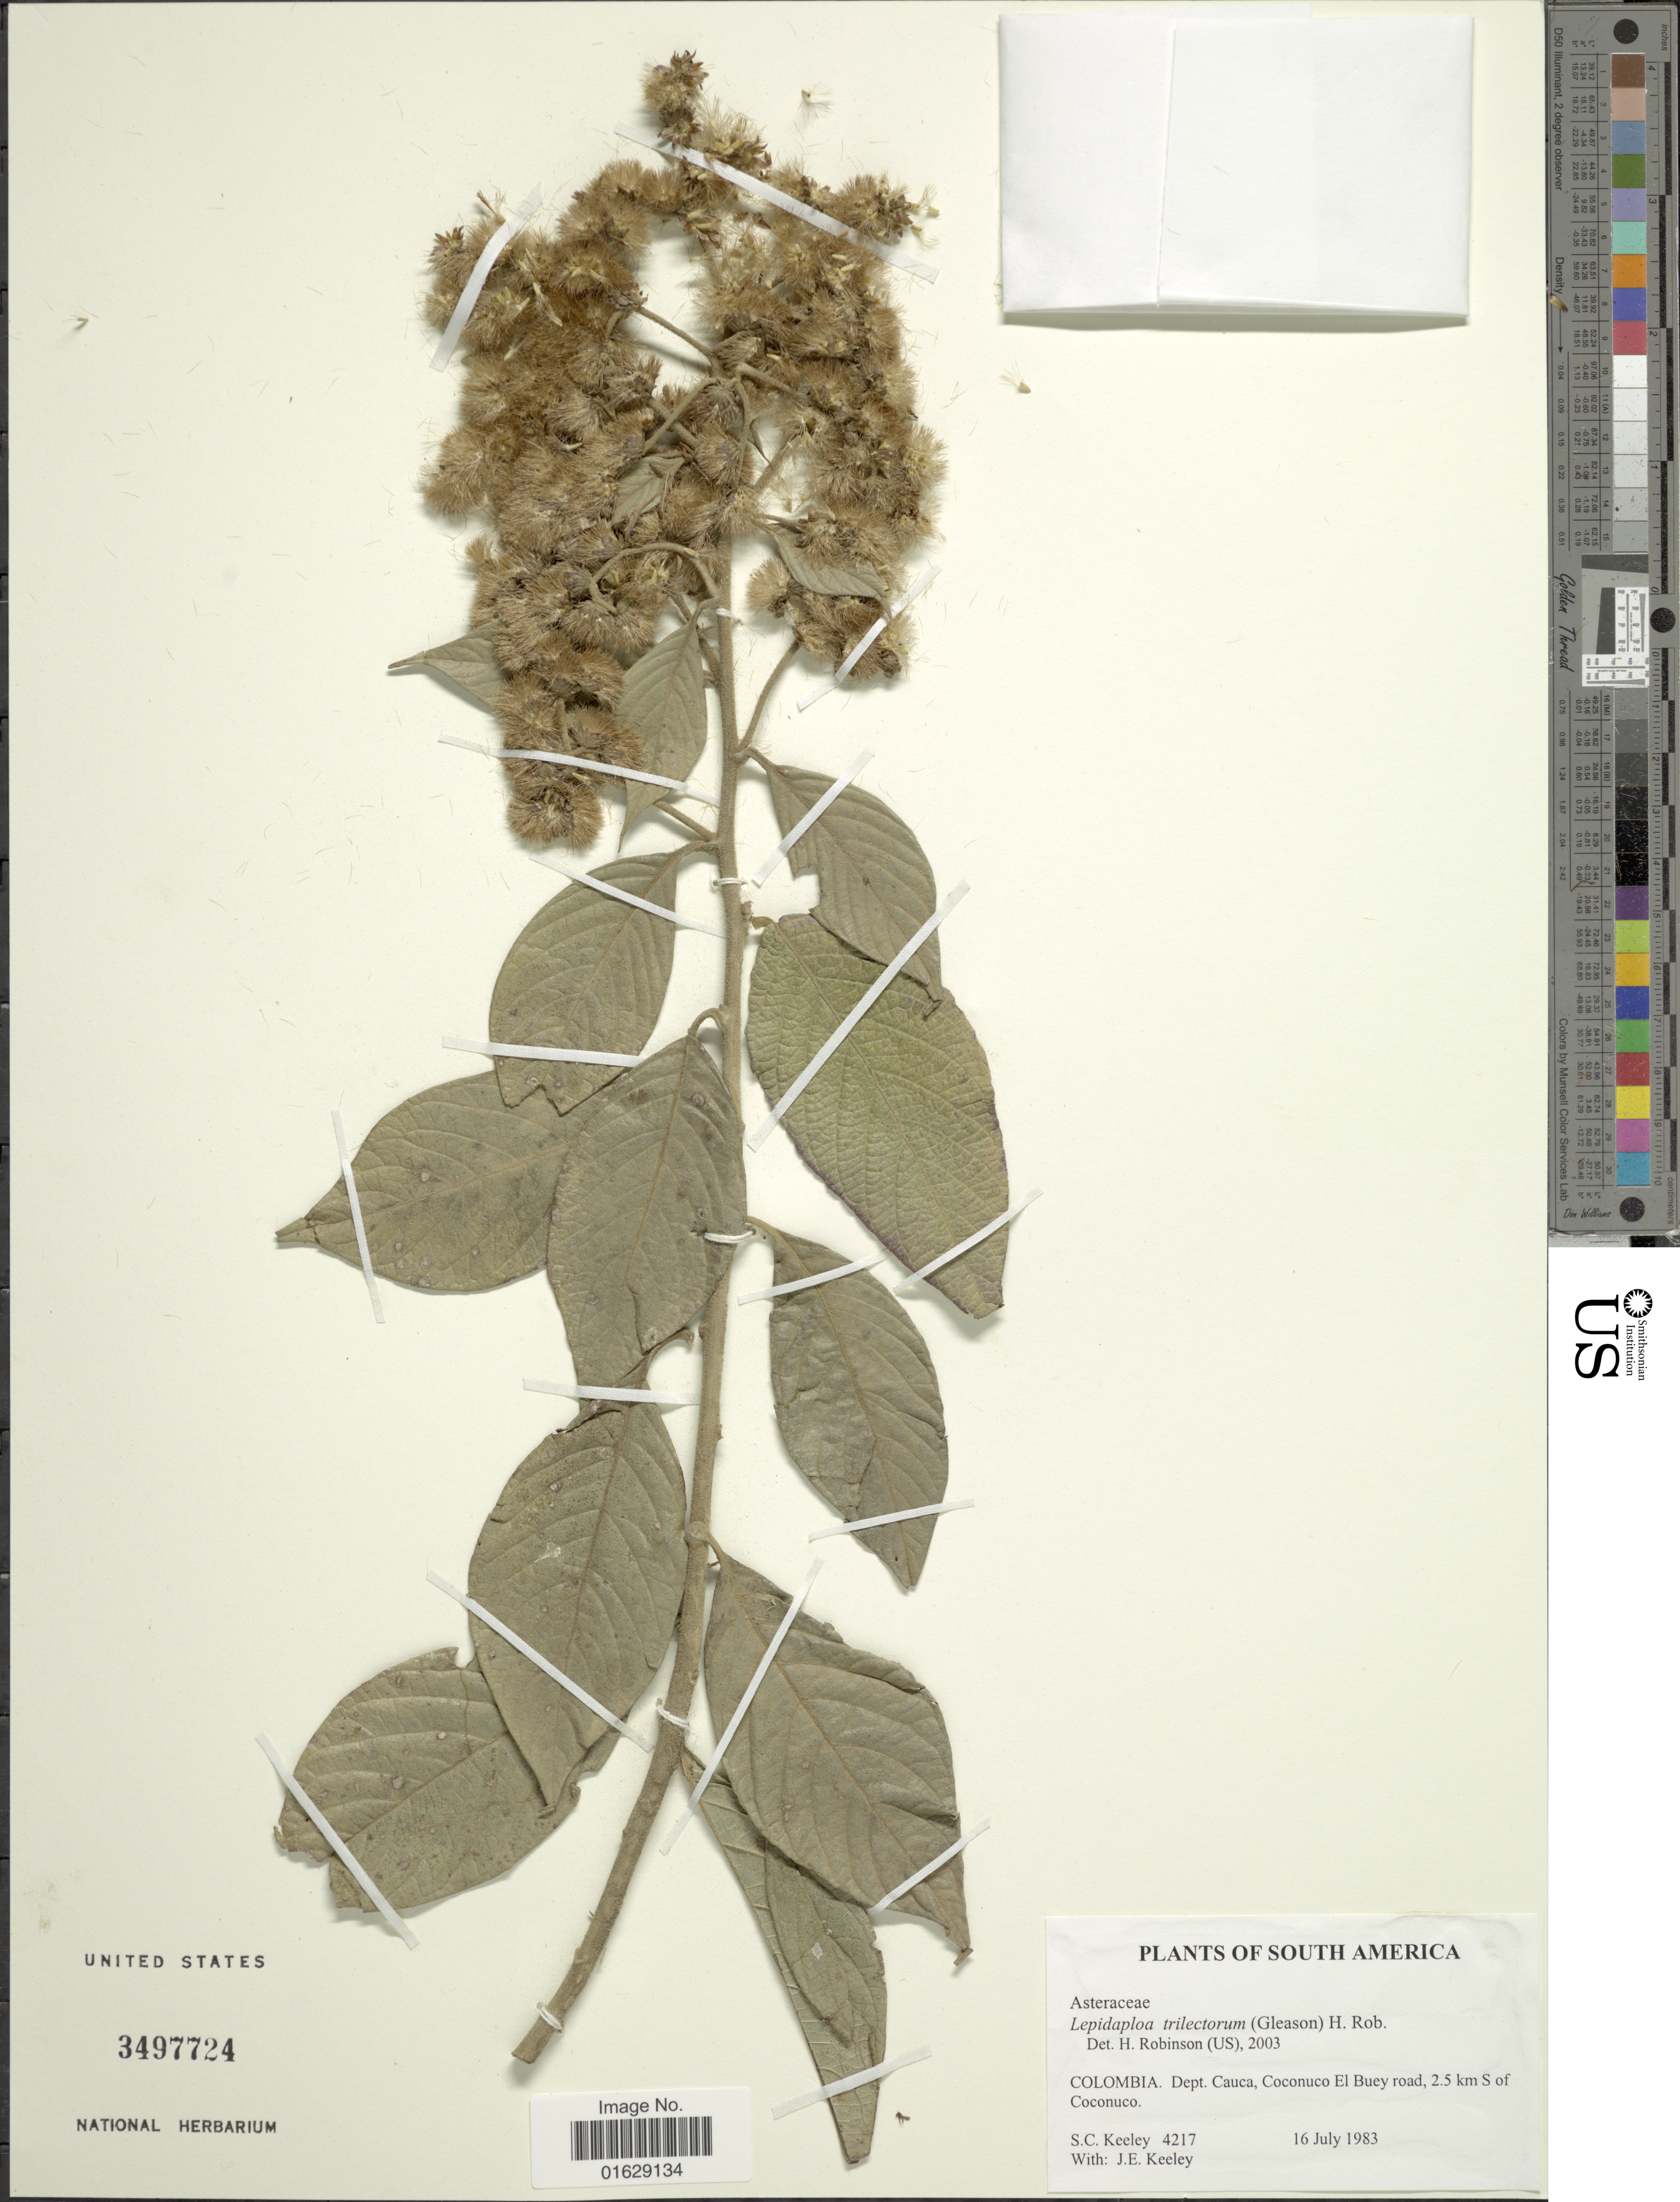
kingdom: Plantae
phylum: Tracheophyta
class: Magnoliopsida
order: Asterales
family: Asteraceae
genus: Lepidaploa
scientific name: Lepidaploa trilectorum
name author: (Gleason) H. Rob.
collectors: S. C. Keeley & J. E. Keeley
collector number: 4217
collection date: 1983-07-16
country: Colombia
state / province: Cauca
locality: Coconuco El Buey road, 2.5 km S of Coconuco.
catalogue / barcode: US 3497724